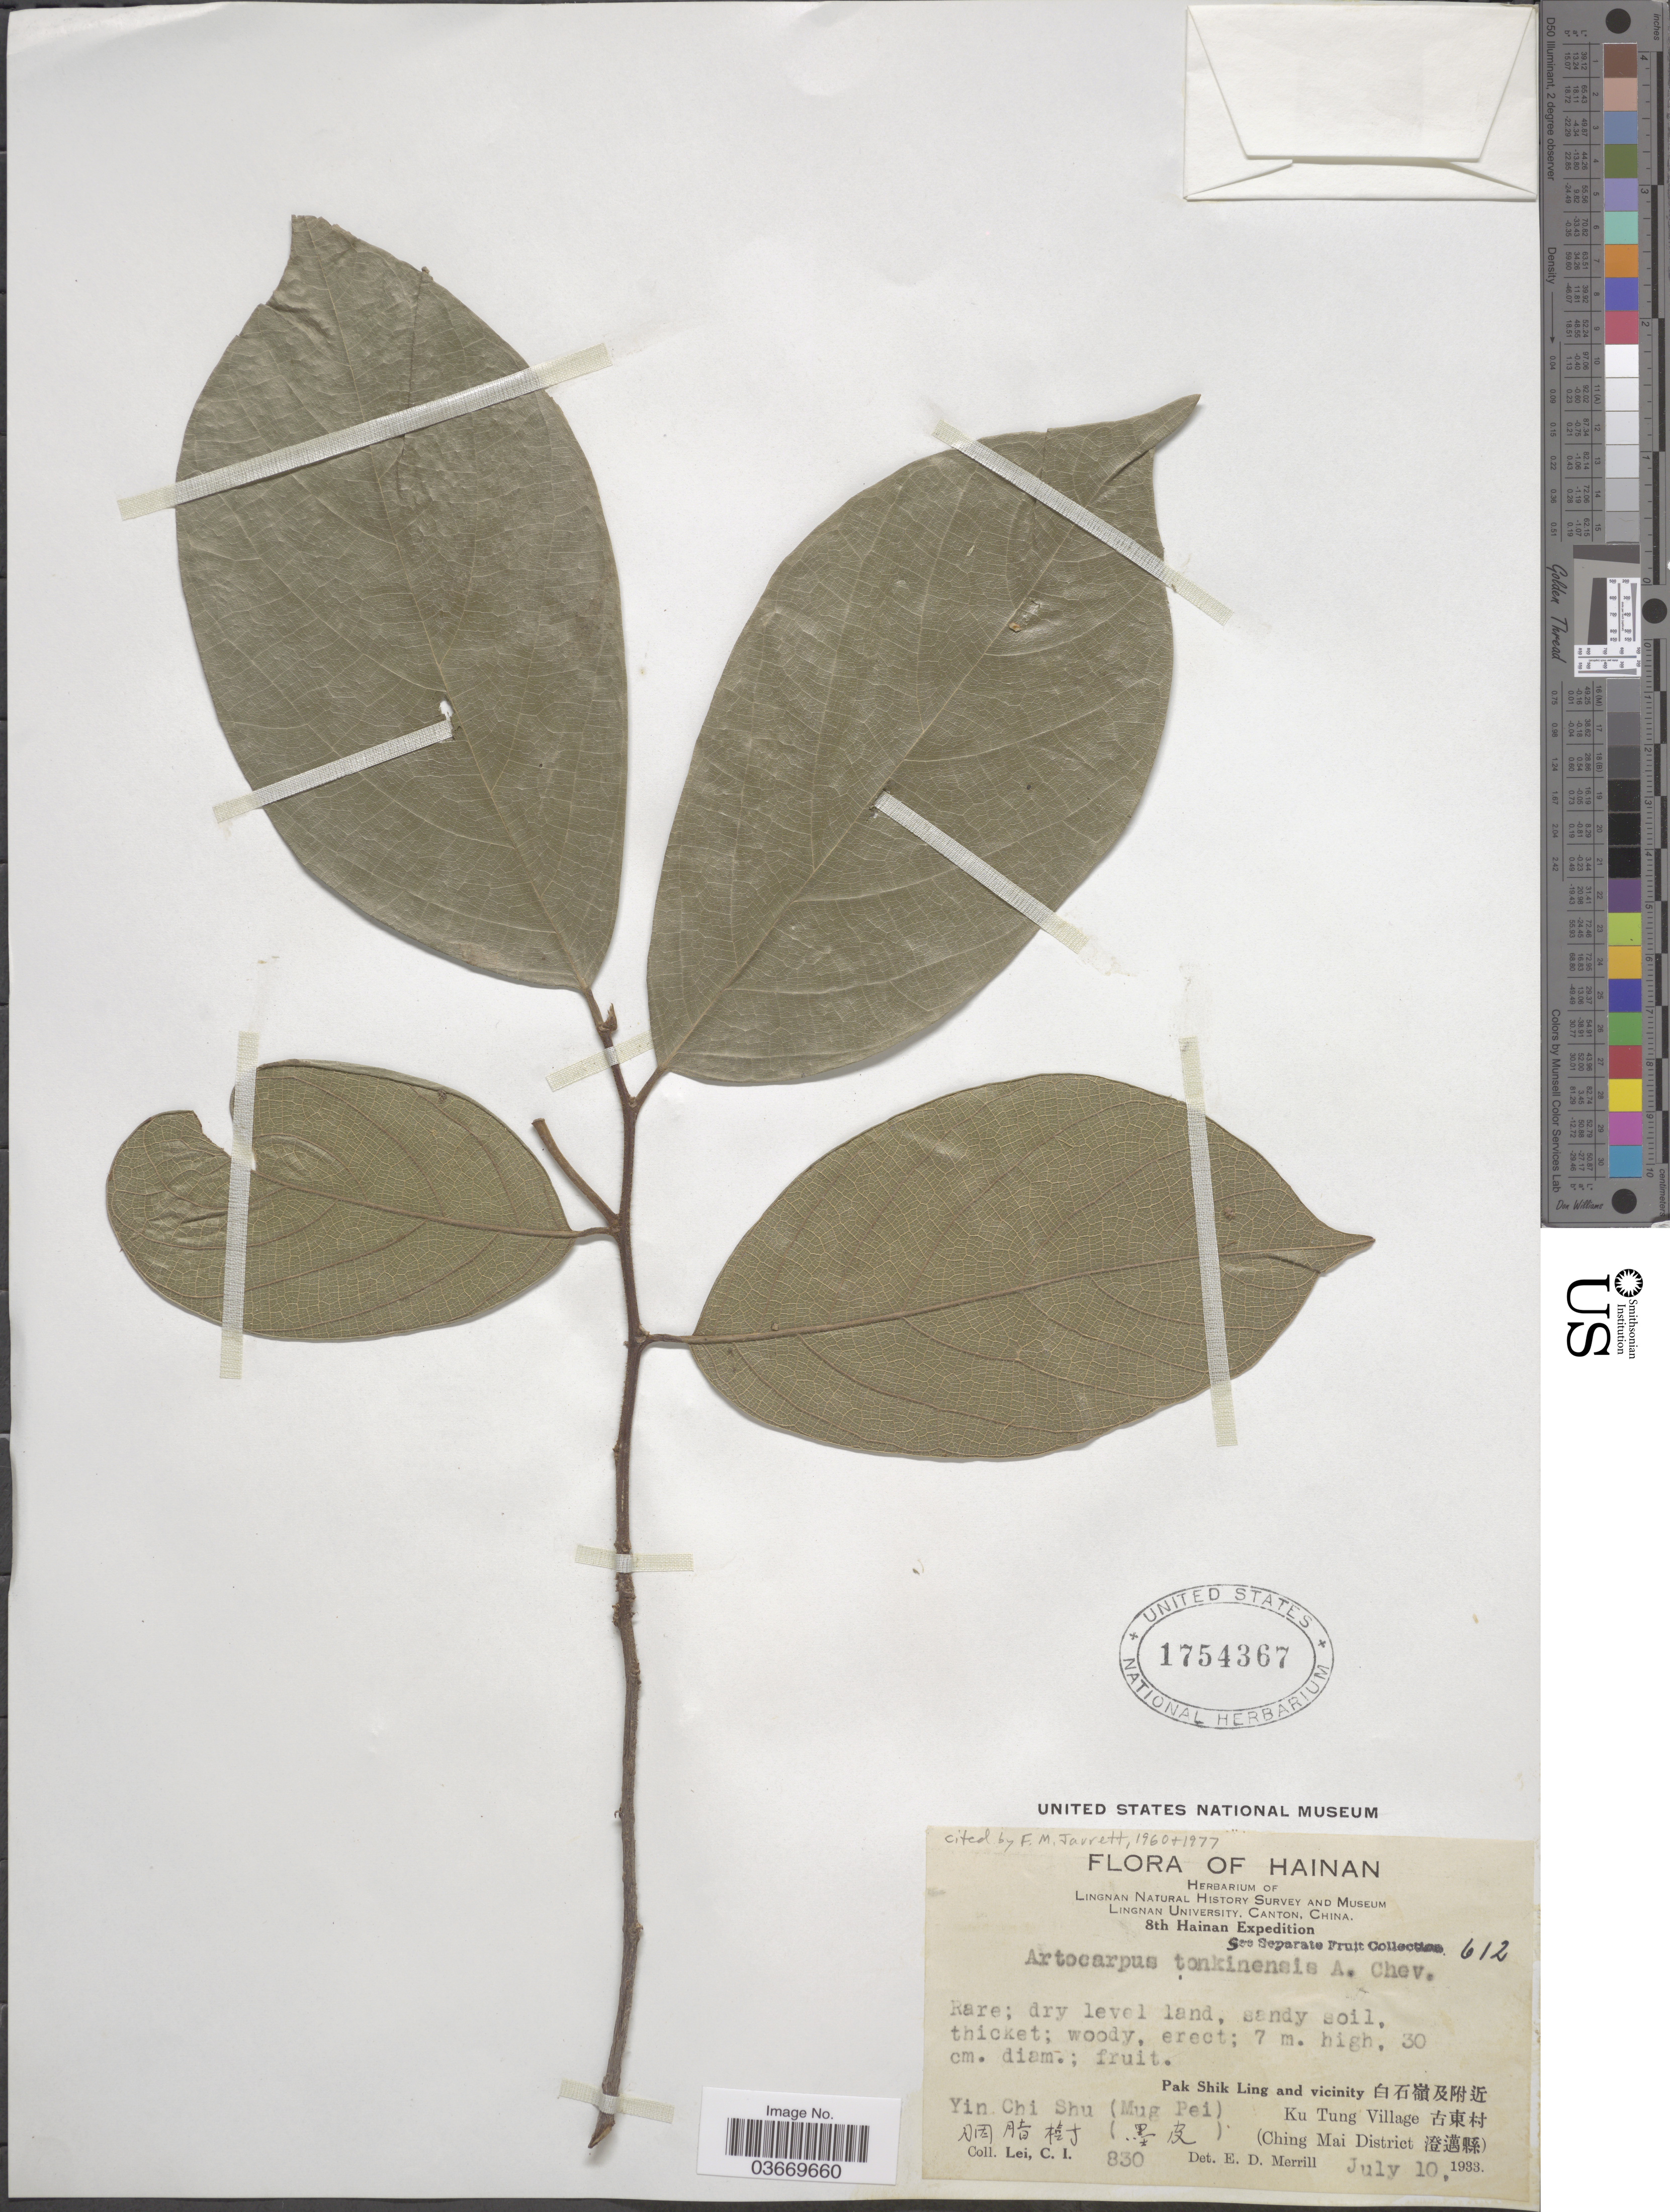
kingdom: Plantae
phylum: Tracheophyta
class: Magnoliopsida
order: Rosales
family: Moraceae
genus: Artocarpus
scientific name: Artocarpus tonkinensis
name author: A. Chev. ex Gagnep.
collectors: C. I. Lei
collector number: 830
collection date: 1933-07-10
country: China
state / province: Hainan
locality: Pak Shik Ling and vicinity X Yin Chi Shu (Mug Pei) X. Ku Tung Village X (Ching Mai District X).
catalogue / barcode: US 1754367